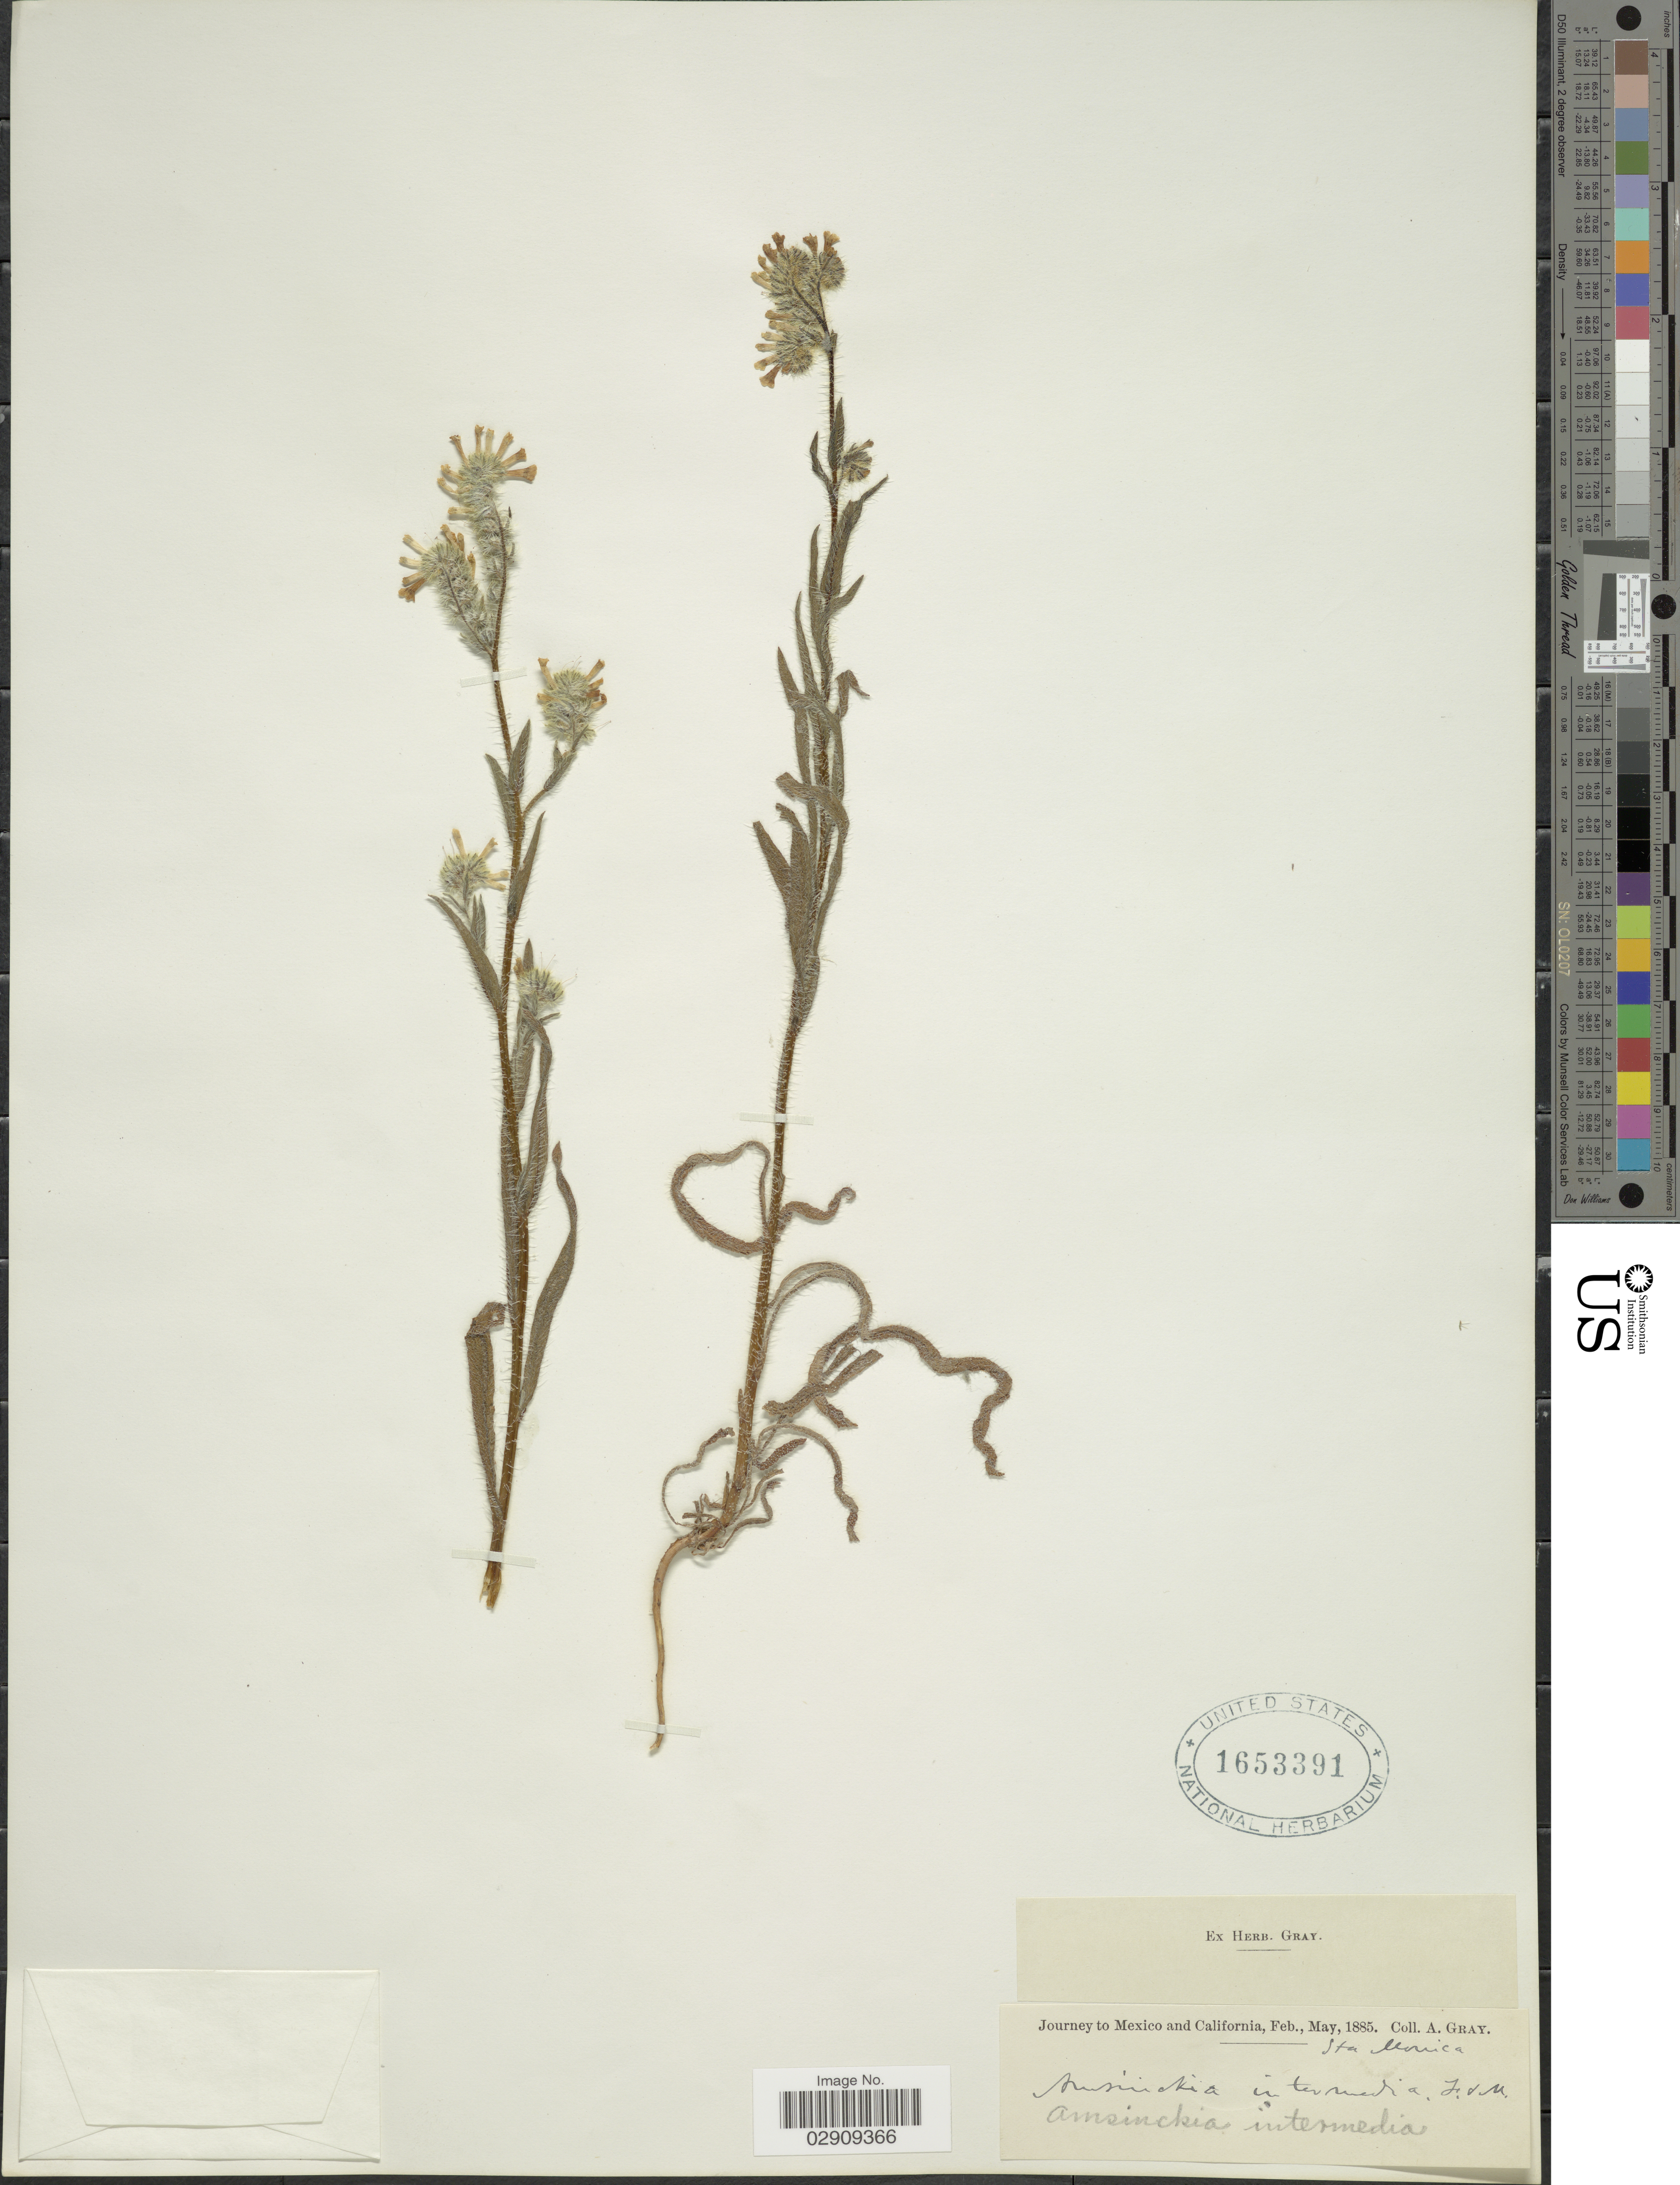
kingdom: Plantae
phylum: Tracheophyta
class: Magnoliopsida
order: Boraginales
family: Boraginaceae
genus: Amsinckia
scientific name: Amsinckia menziesii var. intermedia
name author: (Fisch. & C.A. Mey.) Ganders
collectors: A. Gray (herbarium)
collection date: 1885-02/1885-05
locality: Mexico and California. Sta Monica.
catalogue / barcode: US 1653391